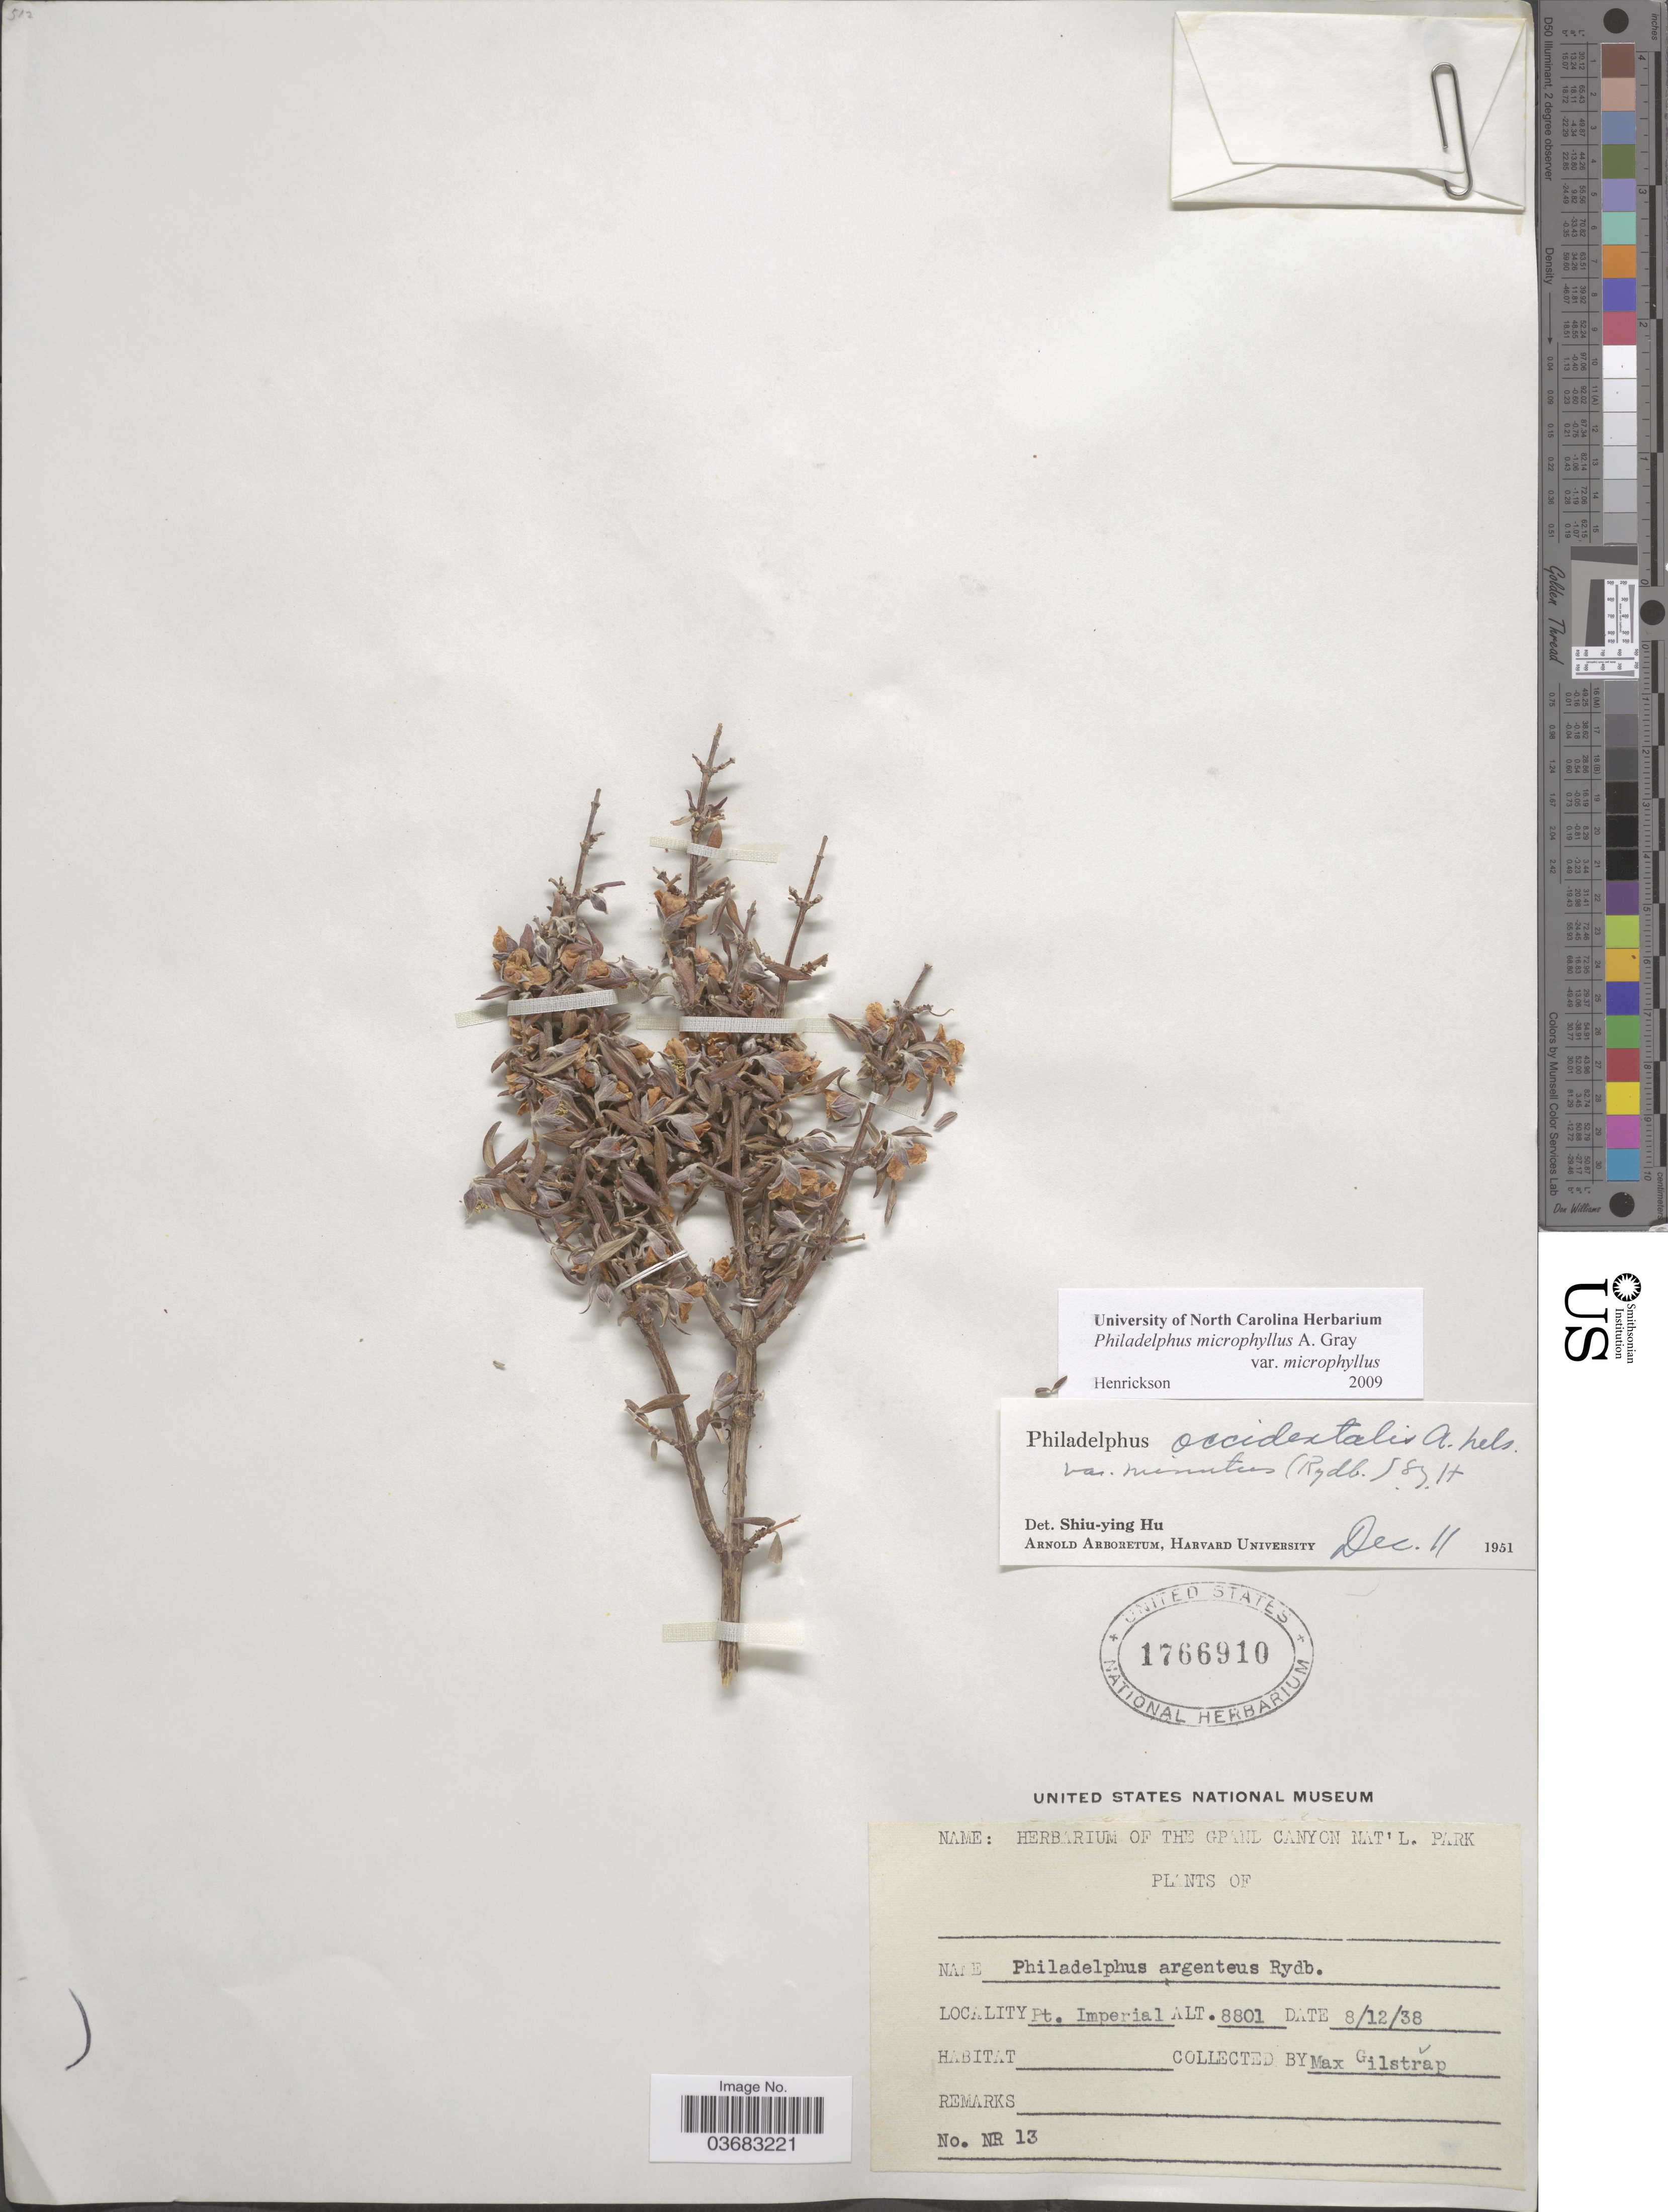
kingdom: Plantae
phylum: Tracheophyta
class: Magnoliopsida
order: Cornales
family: Hydrangeaceae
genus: Philadelphus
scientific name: Philadelphus microphyllus var. microphyllus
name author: A. Gray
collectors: M. Gilstrap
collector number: NR13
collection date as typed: Transcribed d/m/y: 12/8/38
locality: Pt. Imperial.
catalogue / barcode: US 1766910